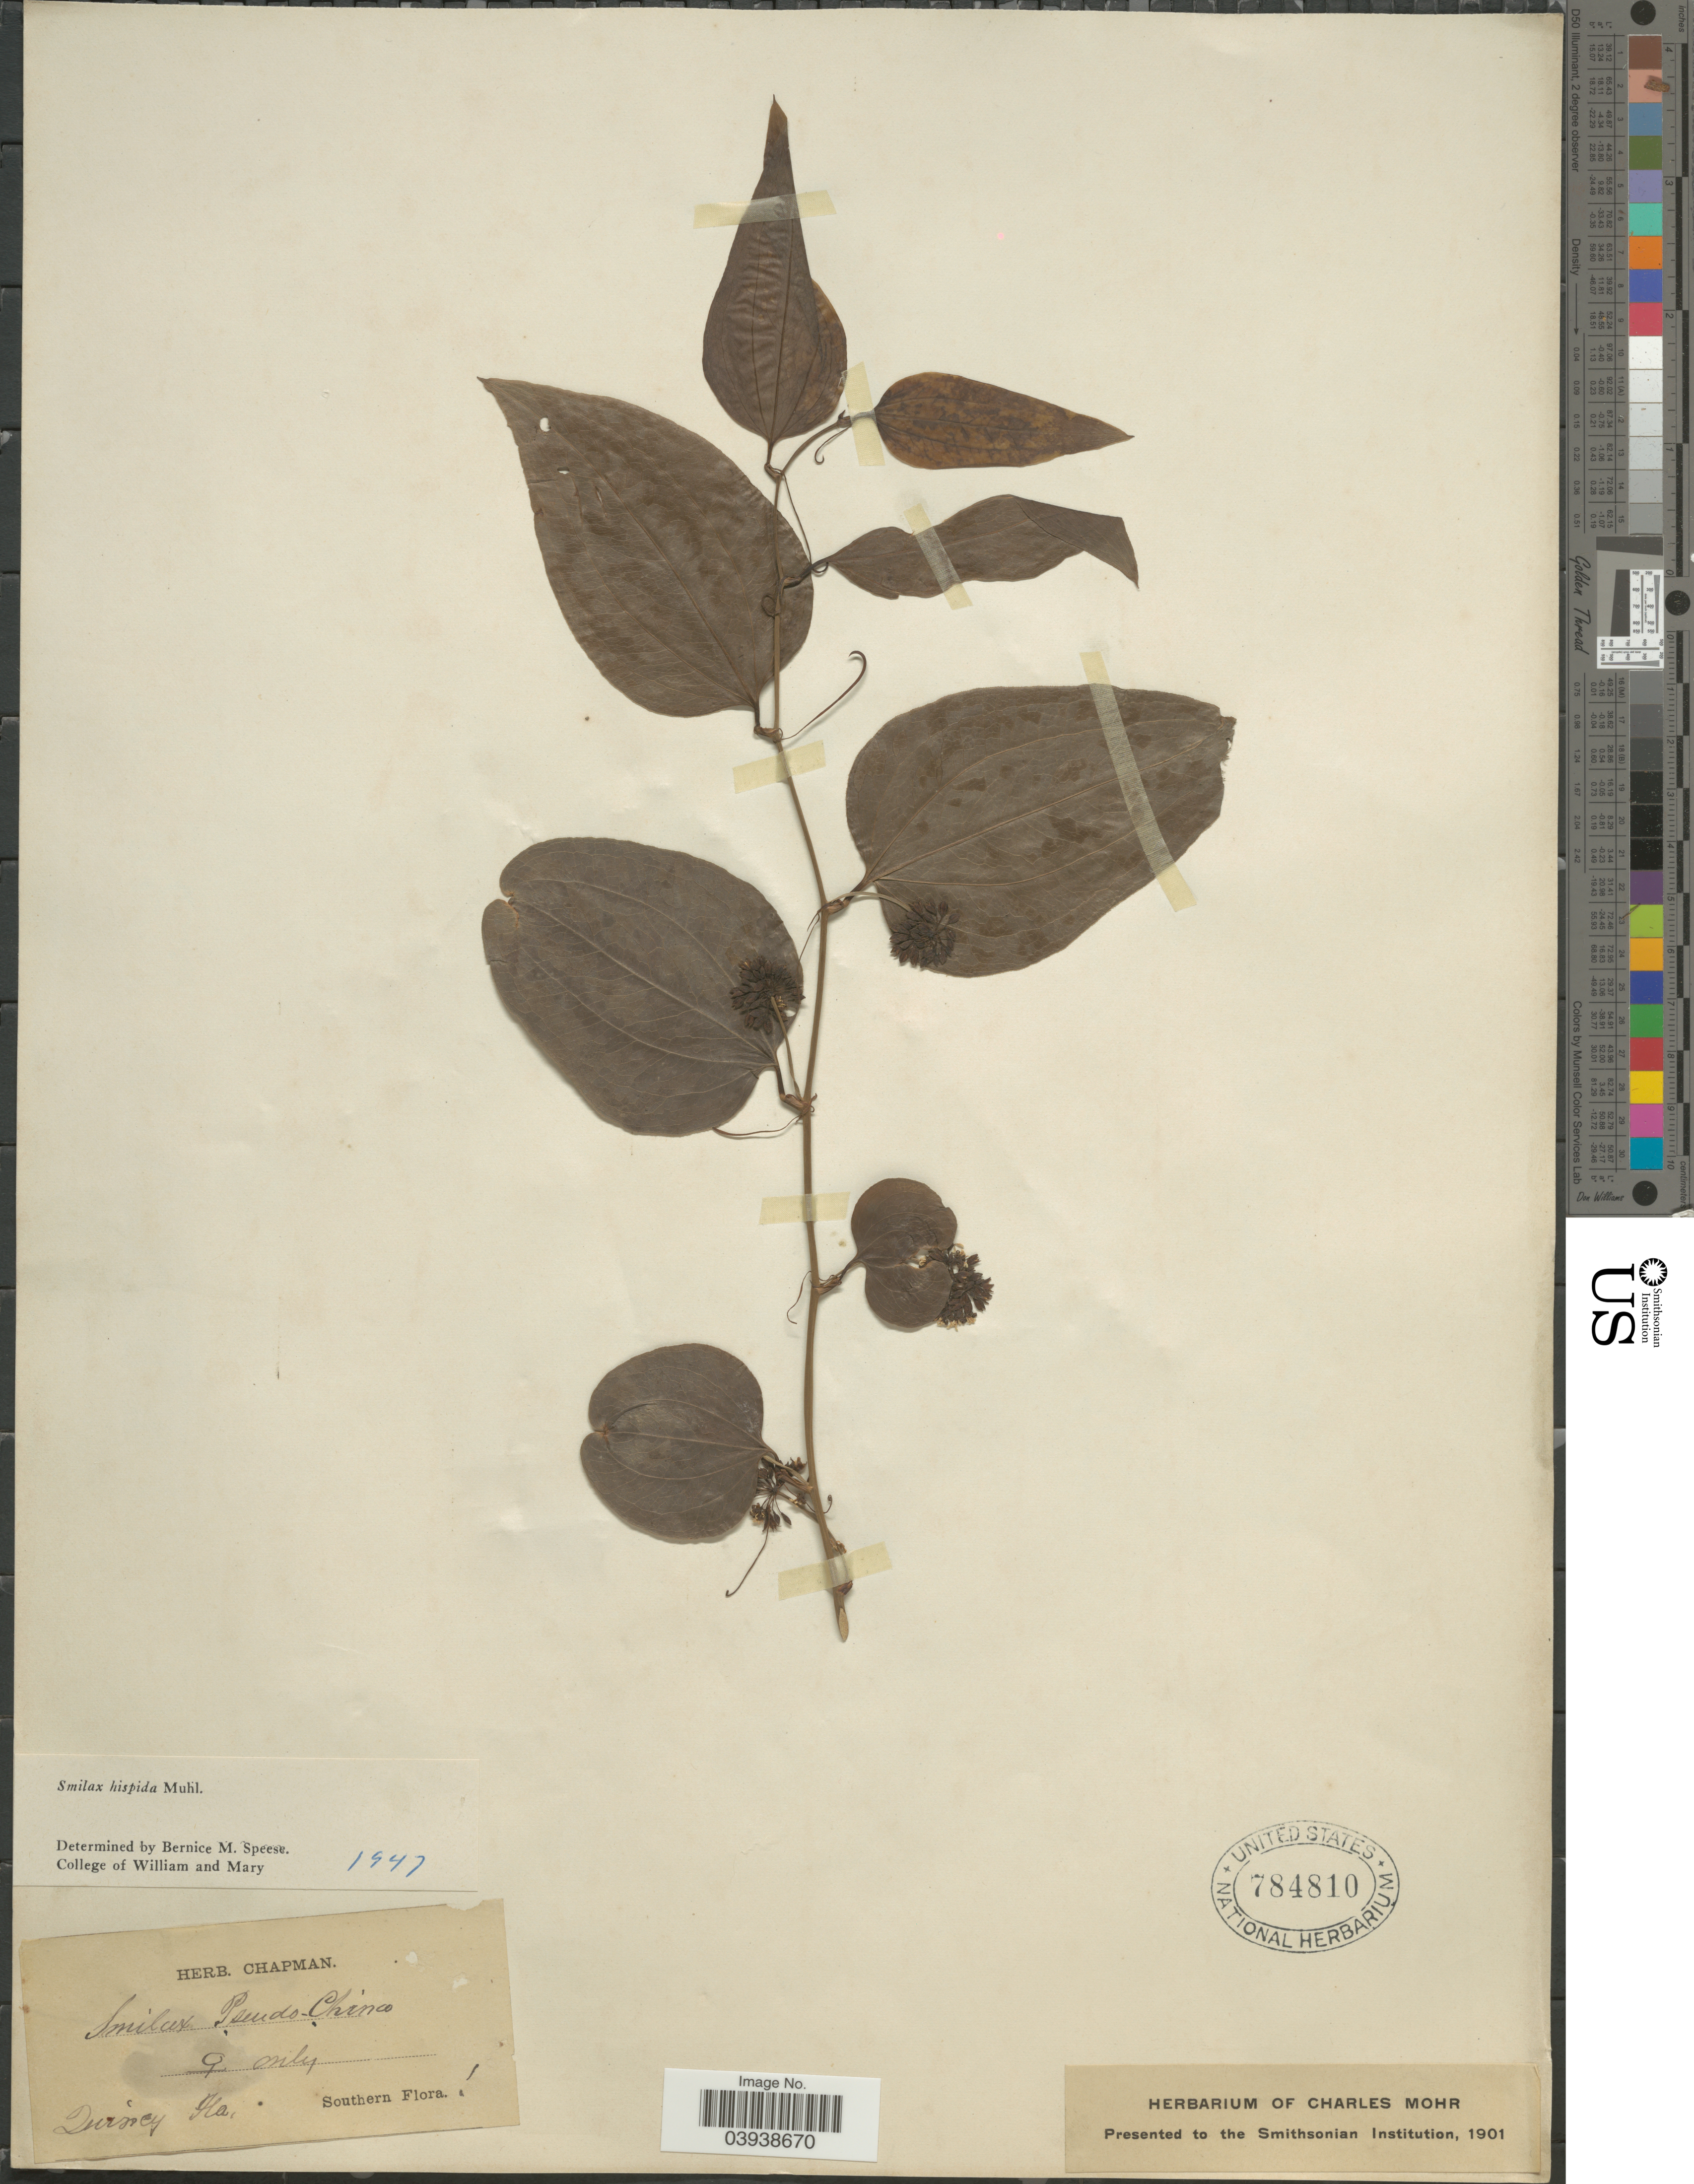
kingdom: Plantae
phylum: Tracheophyta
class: Liliopsida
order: Liliales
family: Smilacaceae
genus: Smilax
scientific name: Smilax hispida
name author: Raf.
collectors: ex herb. Chapman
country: United States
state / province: Florida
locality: Quincy.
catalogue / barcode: US 784810